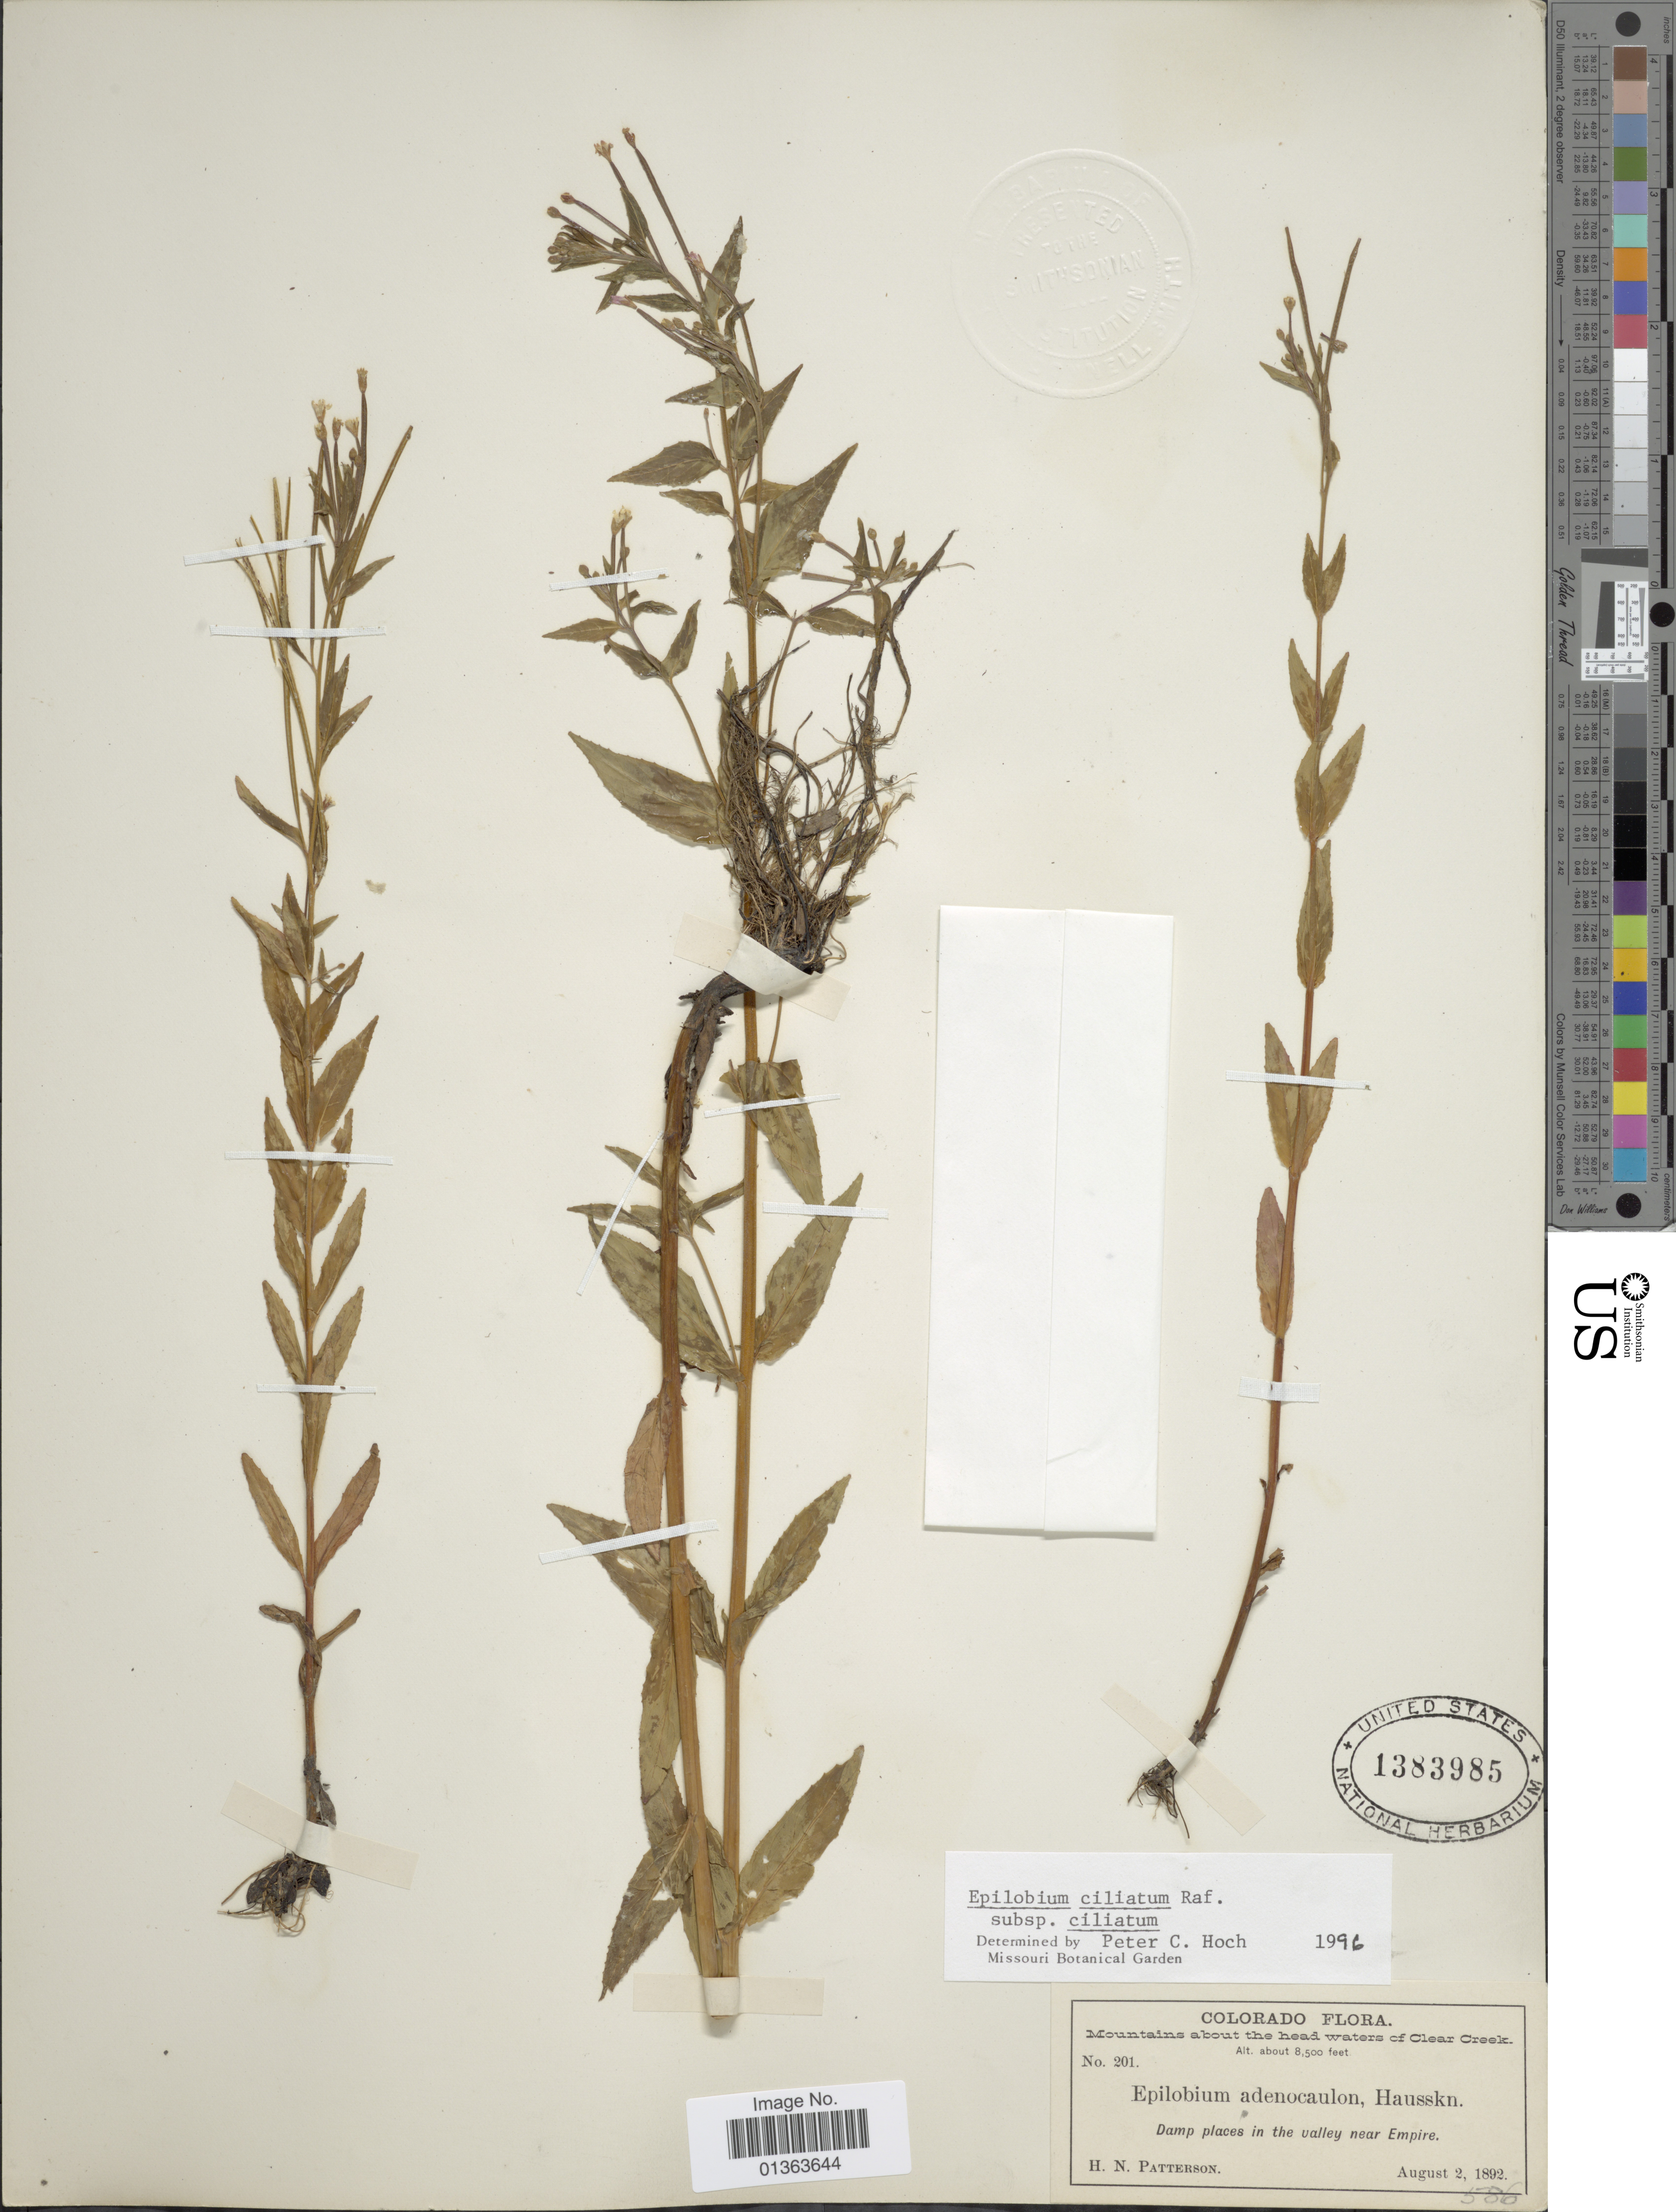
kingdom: Plantae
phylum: Tracheophyta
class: Magnoliopsida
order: Myrtales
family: Onagraceae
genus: Epilobium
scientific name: Epilobium ciliatum subsp. ciliatum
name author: Raf.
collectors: H. N. Patterson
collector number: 201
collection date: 1892-08-02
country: United States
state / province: Colorado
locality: Mountains about the head waters of Clear Creek. Damp places in the valley near Empire.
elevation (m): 2591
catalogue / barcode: US 1383985